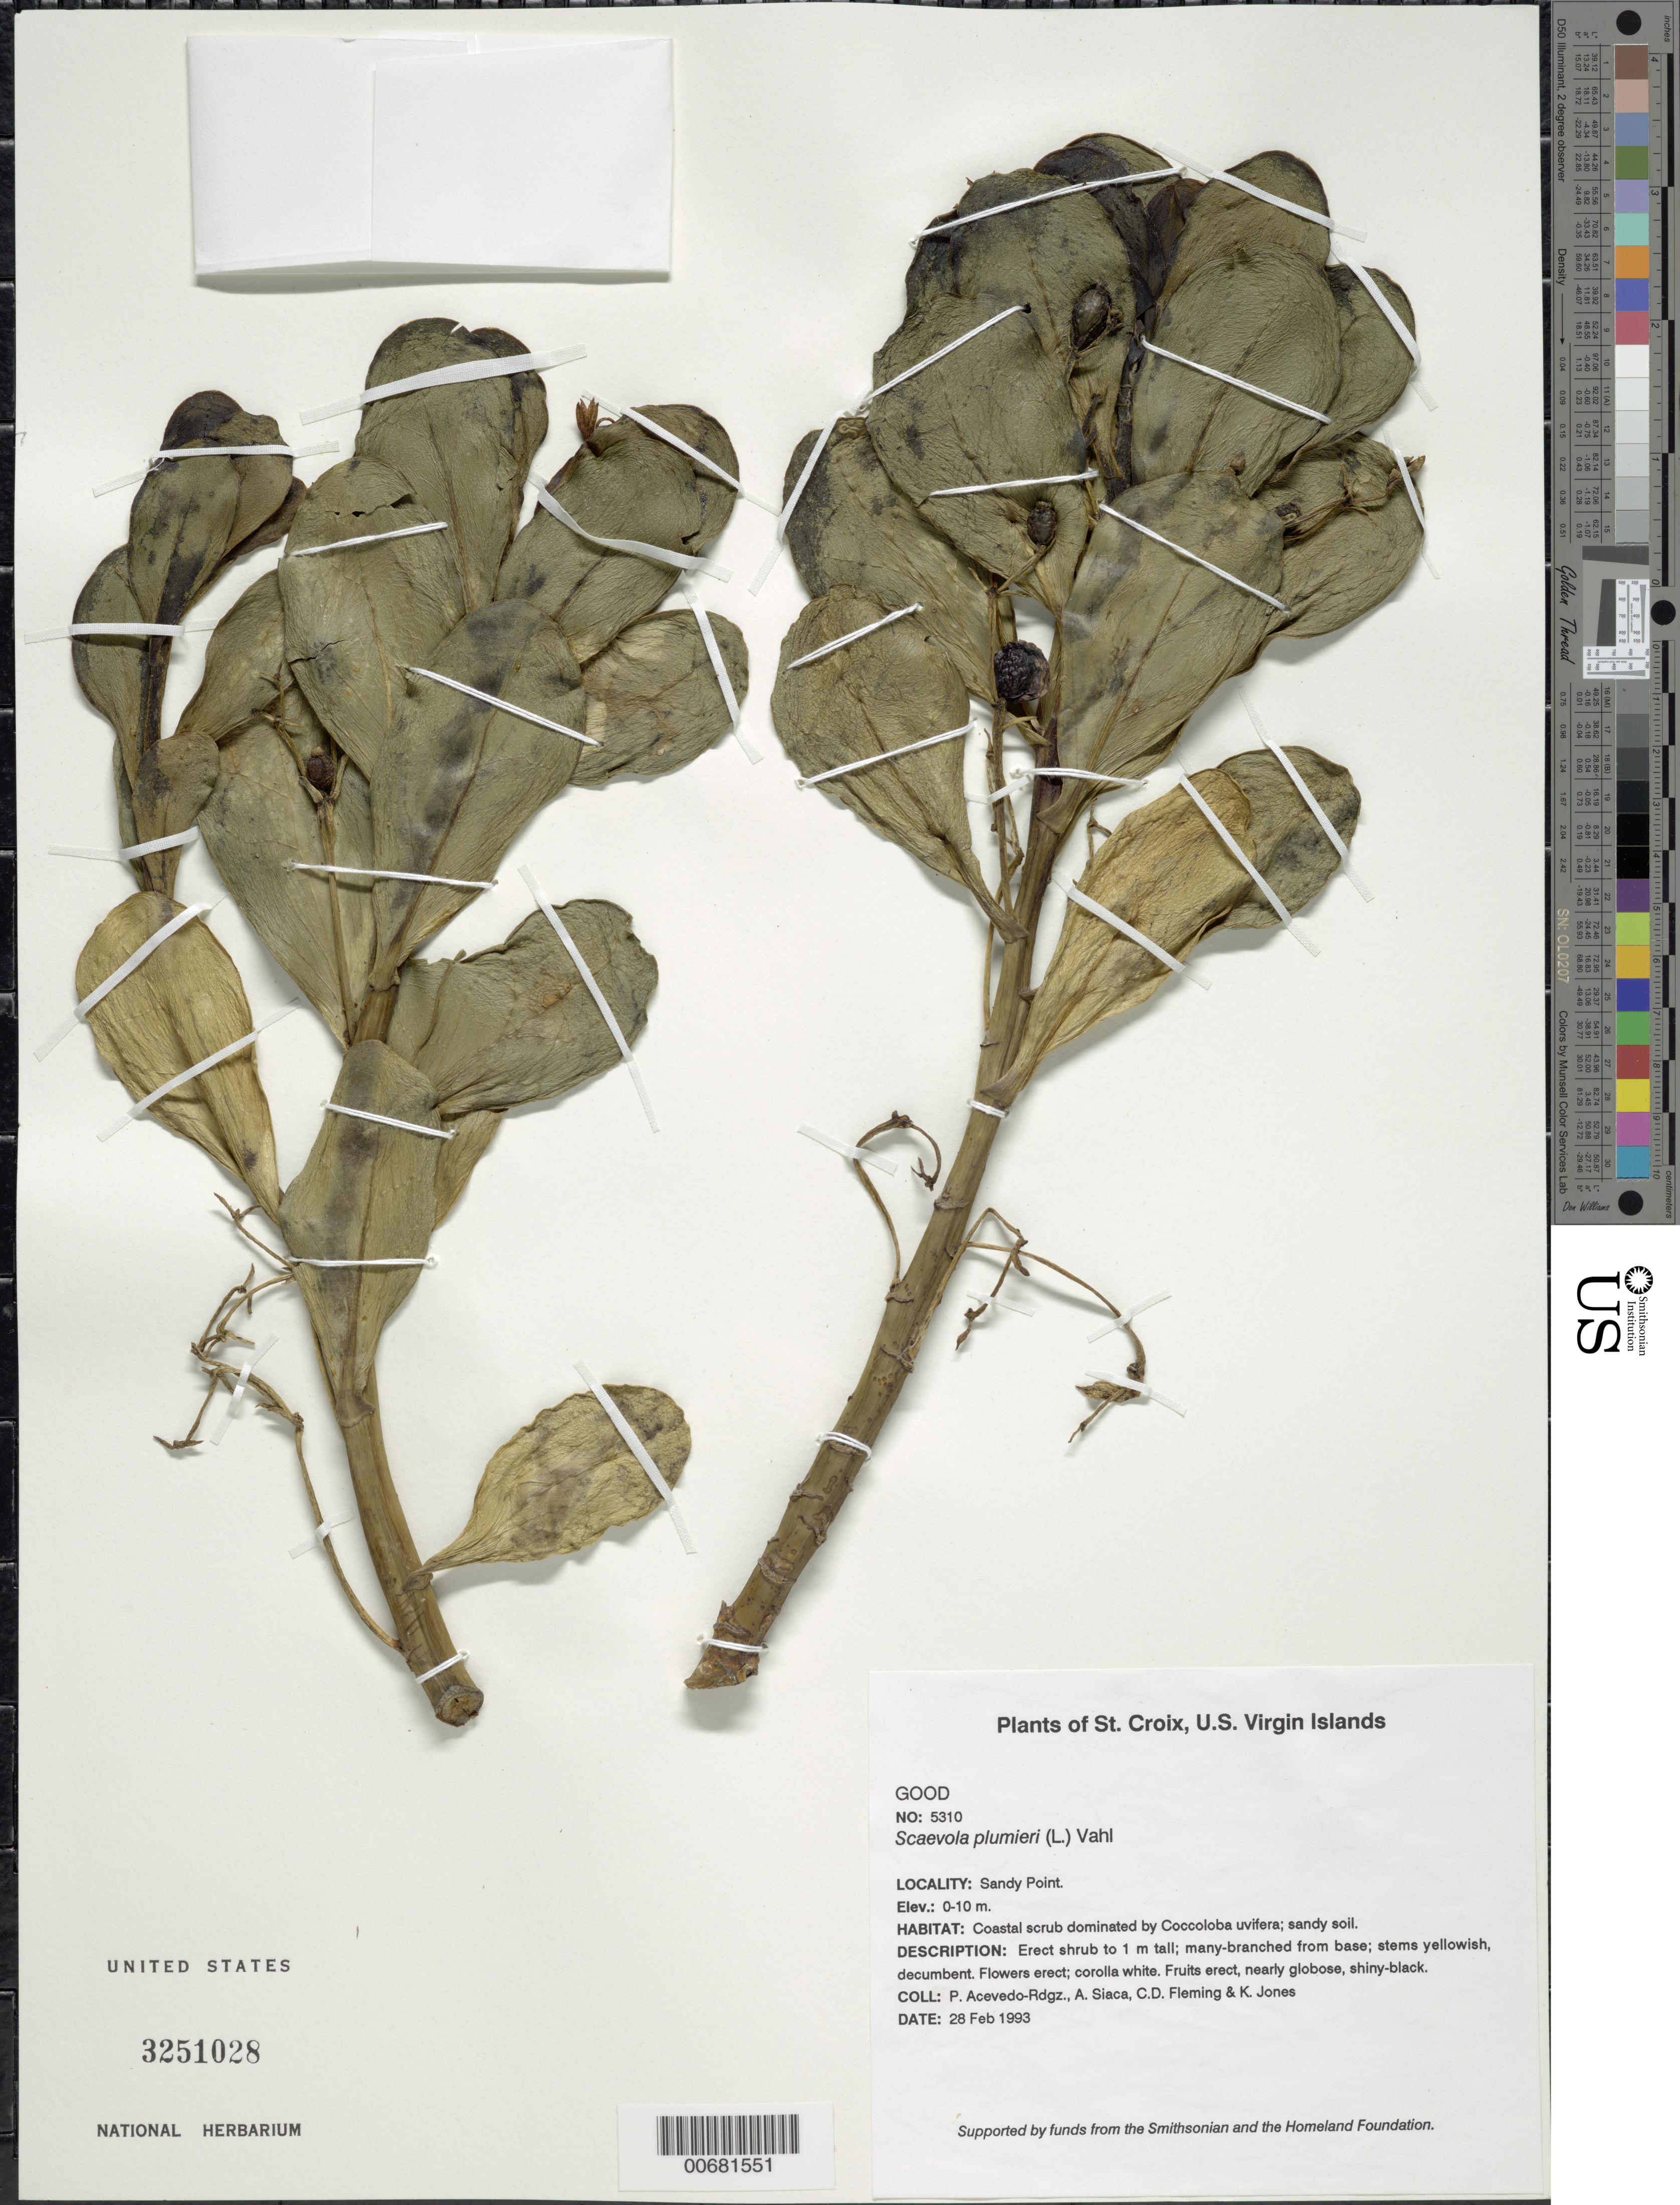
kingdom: Plantae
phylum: Tracheophyta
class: Magnoliopsida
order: Asterales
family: Goodeniaceae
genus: Scaevola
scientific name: Scaevola plumieri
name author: (L.) Vahl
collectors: P. Acevedo-Rodr., A. Siaca, C. Fleming & K. Jones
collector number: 5310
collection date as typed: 28 Feb 1993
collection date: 1993-02-28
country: U.S. Virgin Islands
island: St. Croix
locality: Sandy Point.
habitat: Coastal scrub dominated by Coccoloba uvifera; sandy soil.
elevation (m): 0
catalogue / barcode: US 3251028